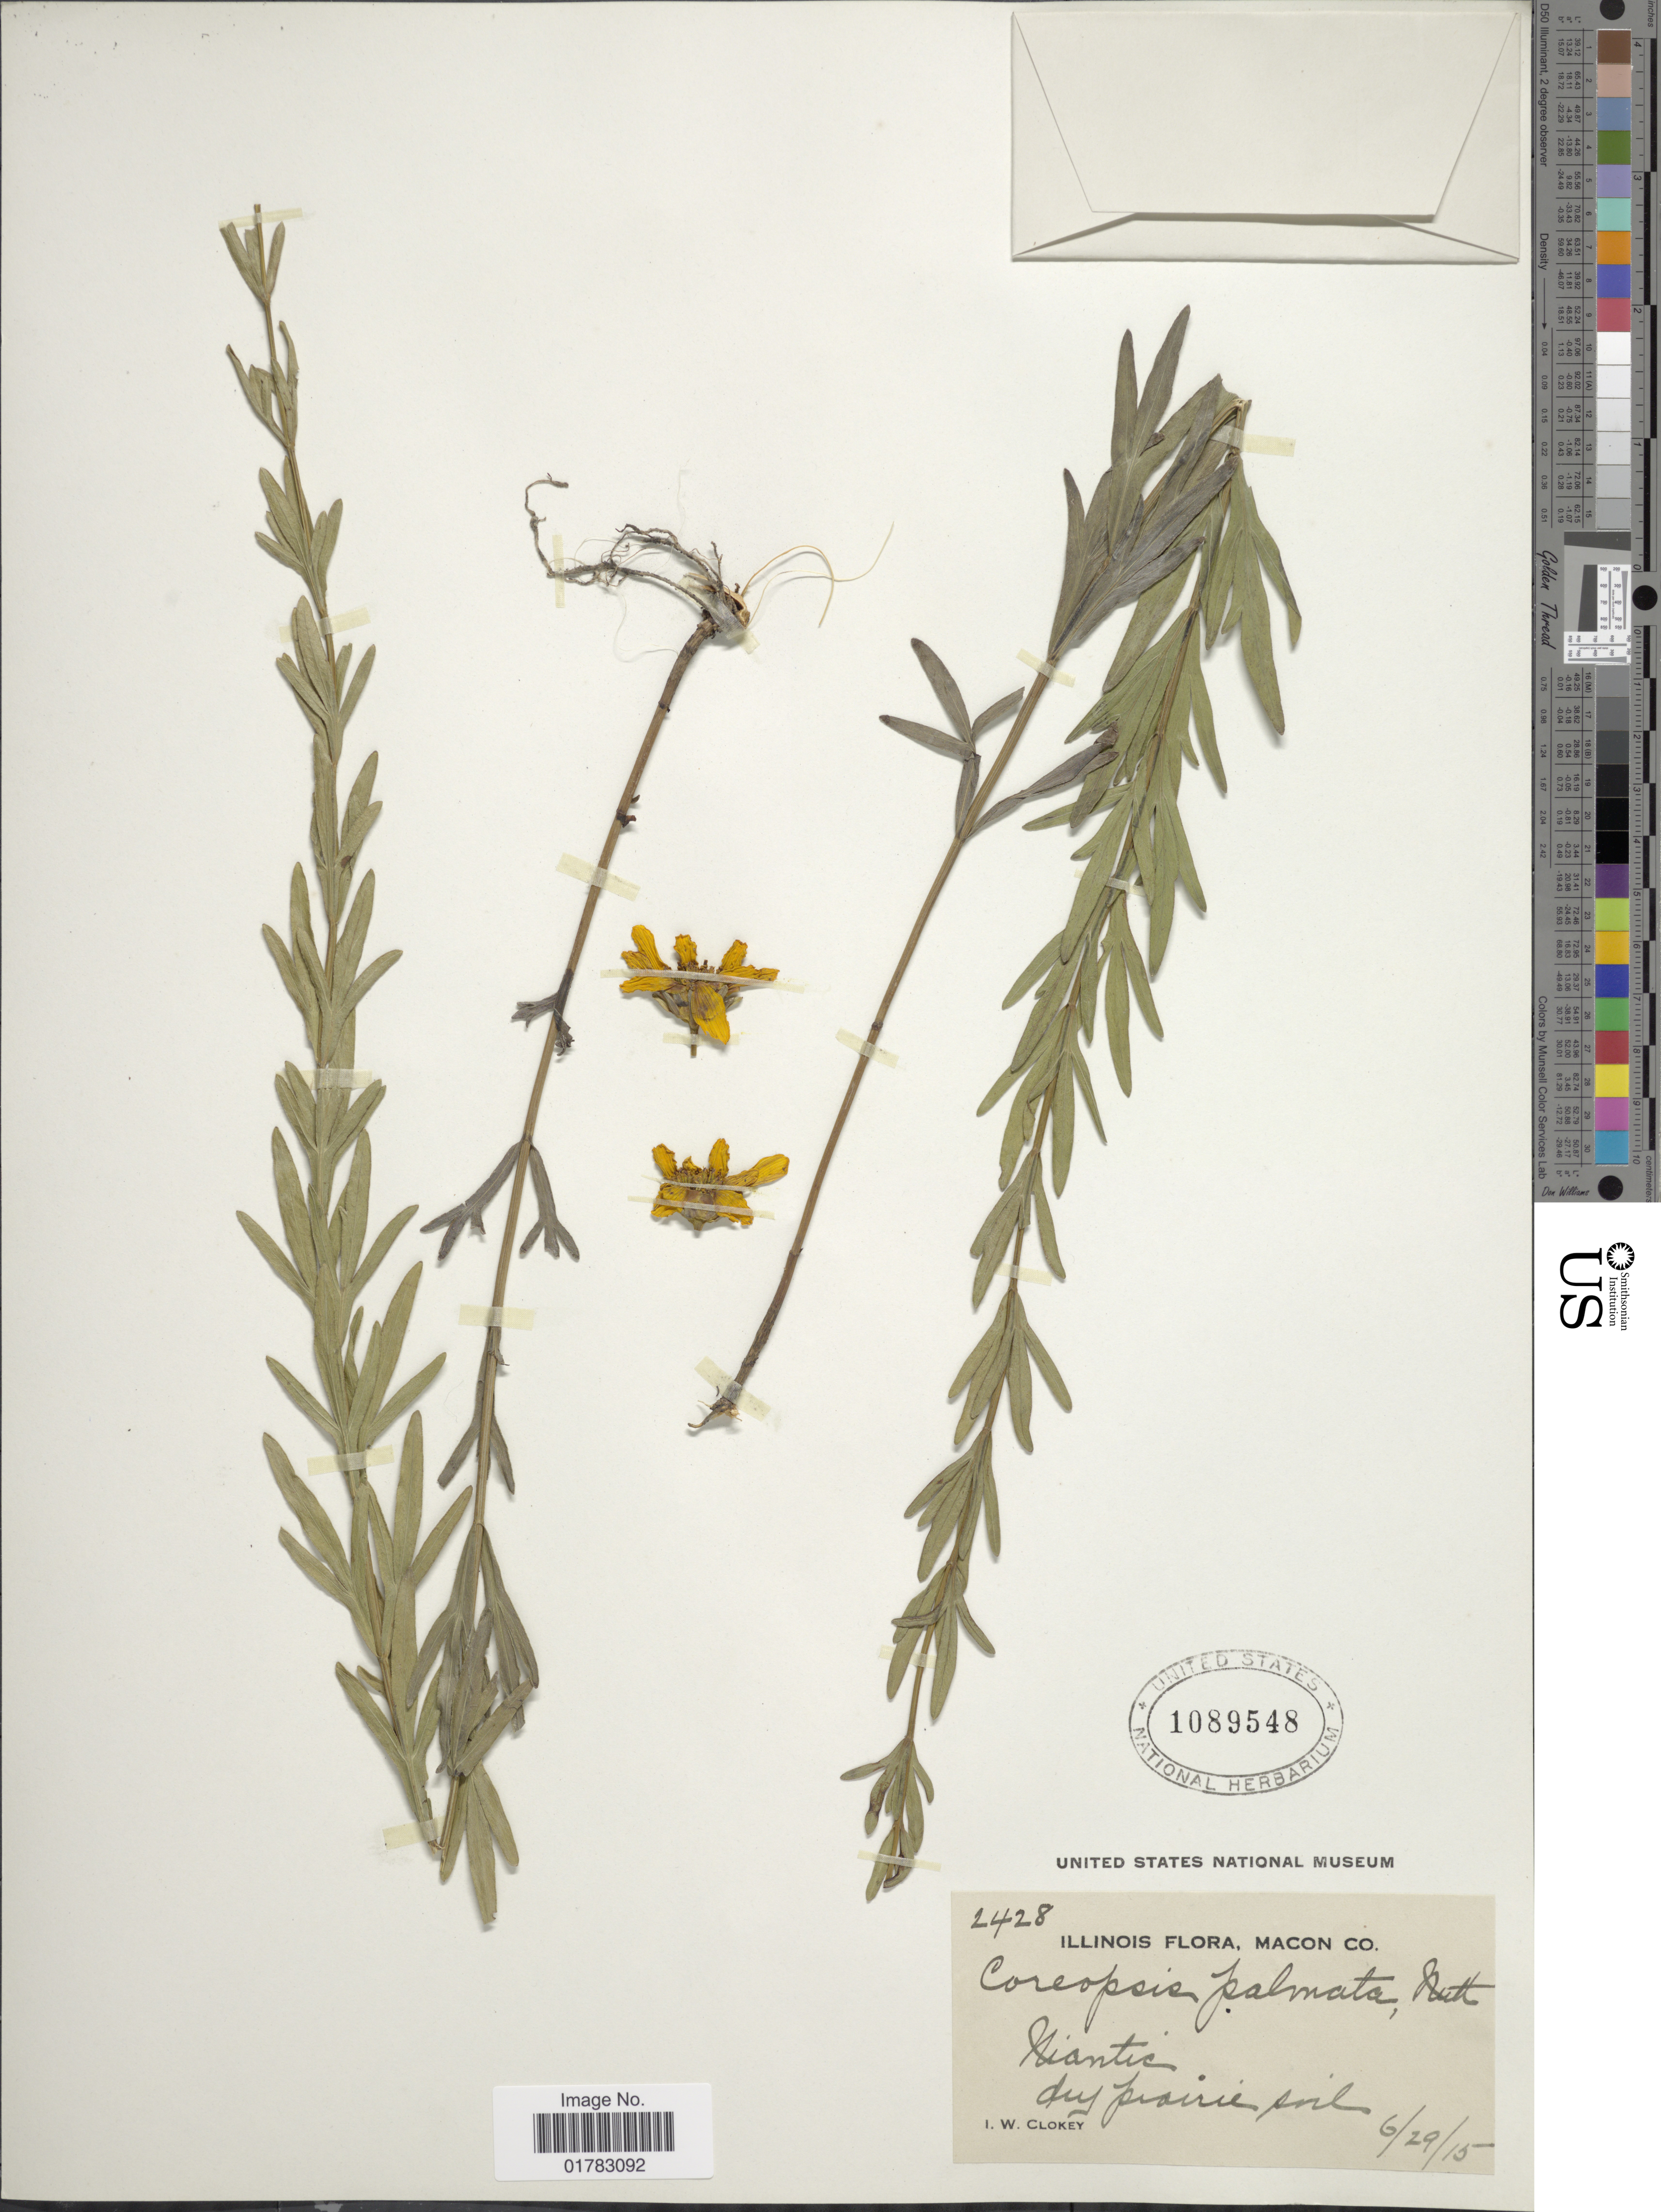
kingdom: Plantae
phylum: Tracheophyta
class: Magnoliopsida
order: Asterales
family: Asteraceae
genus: Coreopsis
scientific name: Coreopsis palmata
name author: Nutt.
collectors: I. W. Clokey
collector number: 2428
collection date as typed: Transcribed d/m/y: 29/6/15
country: United States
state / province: Illinois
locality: Macon Co., Niantic, dry prairie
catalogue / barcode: US 1089548